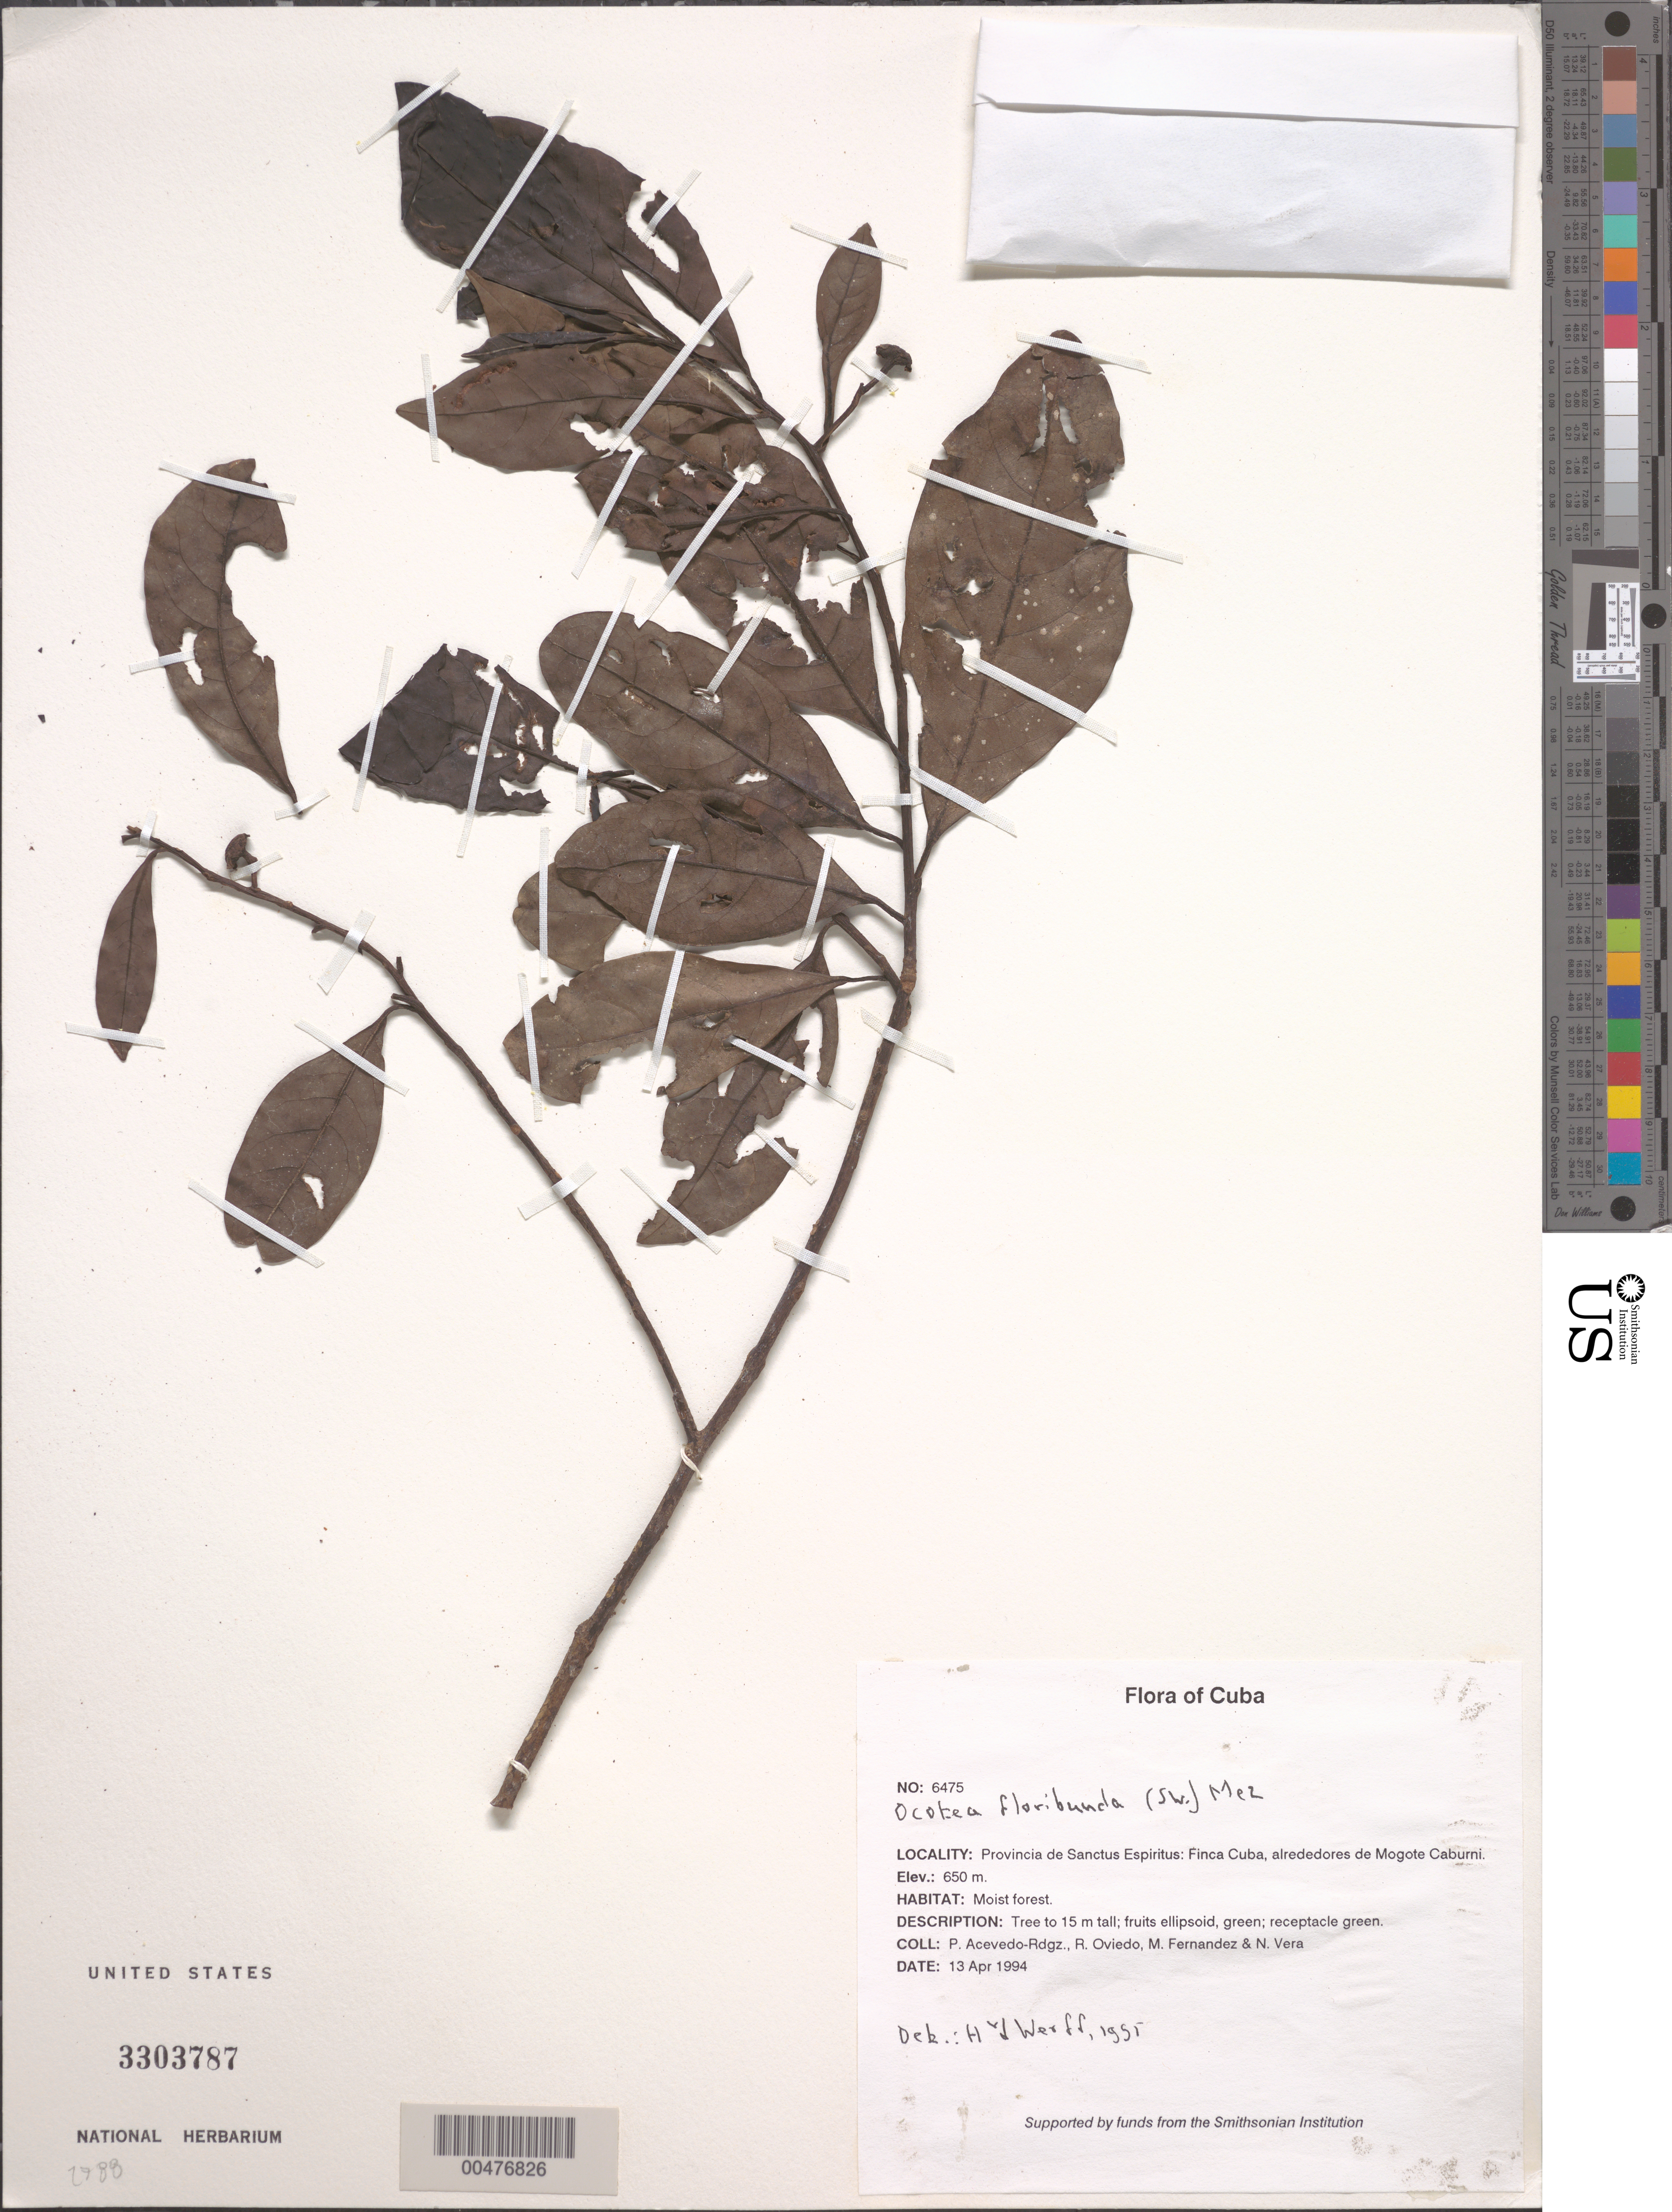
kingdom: Plantae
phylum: Tracheophyta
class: Magnoliopsida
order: Laurales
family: Lauraceae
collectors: P. Acevedo-Rodr., R. Oviedo, M. Fernández & N. Vera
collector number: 6475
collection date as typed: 13 Apr 1994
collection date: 1994-04-13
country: Cuba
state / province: Sancti Spiritus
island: Cuba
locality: Provincia de Sanctus Espiritus; Finca Cuba, alrededores de Mogote Caburni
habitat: Moist forest.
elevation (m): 650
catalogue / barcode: US 3303787